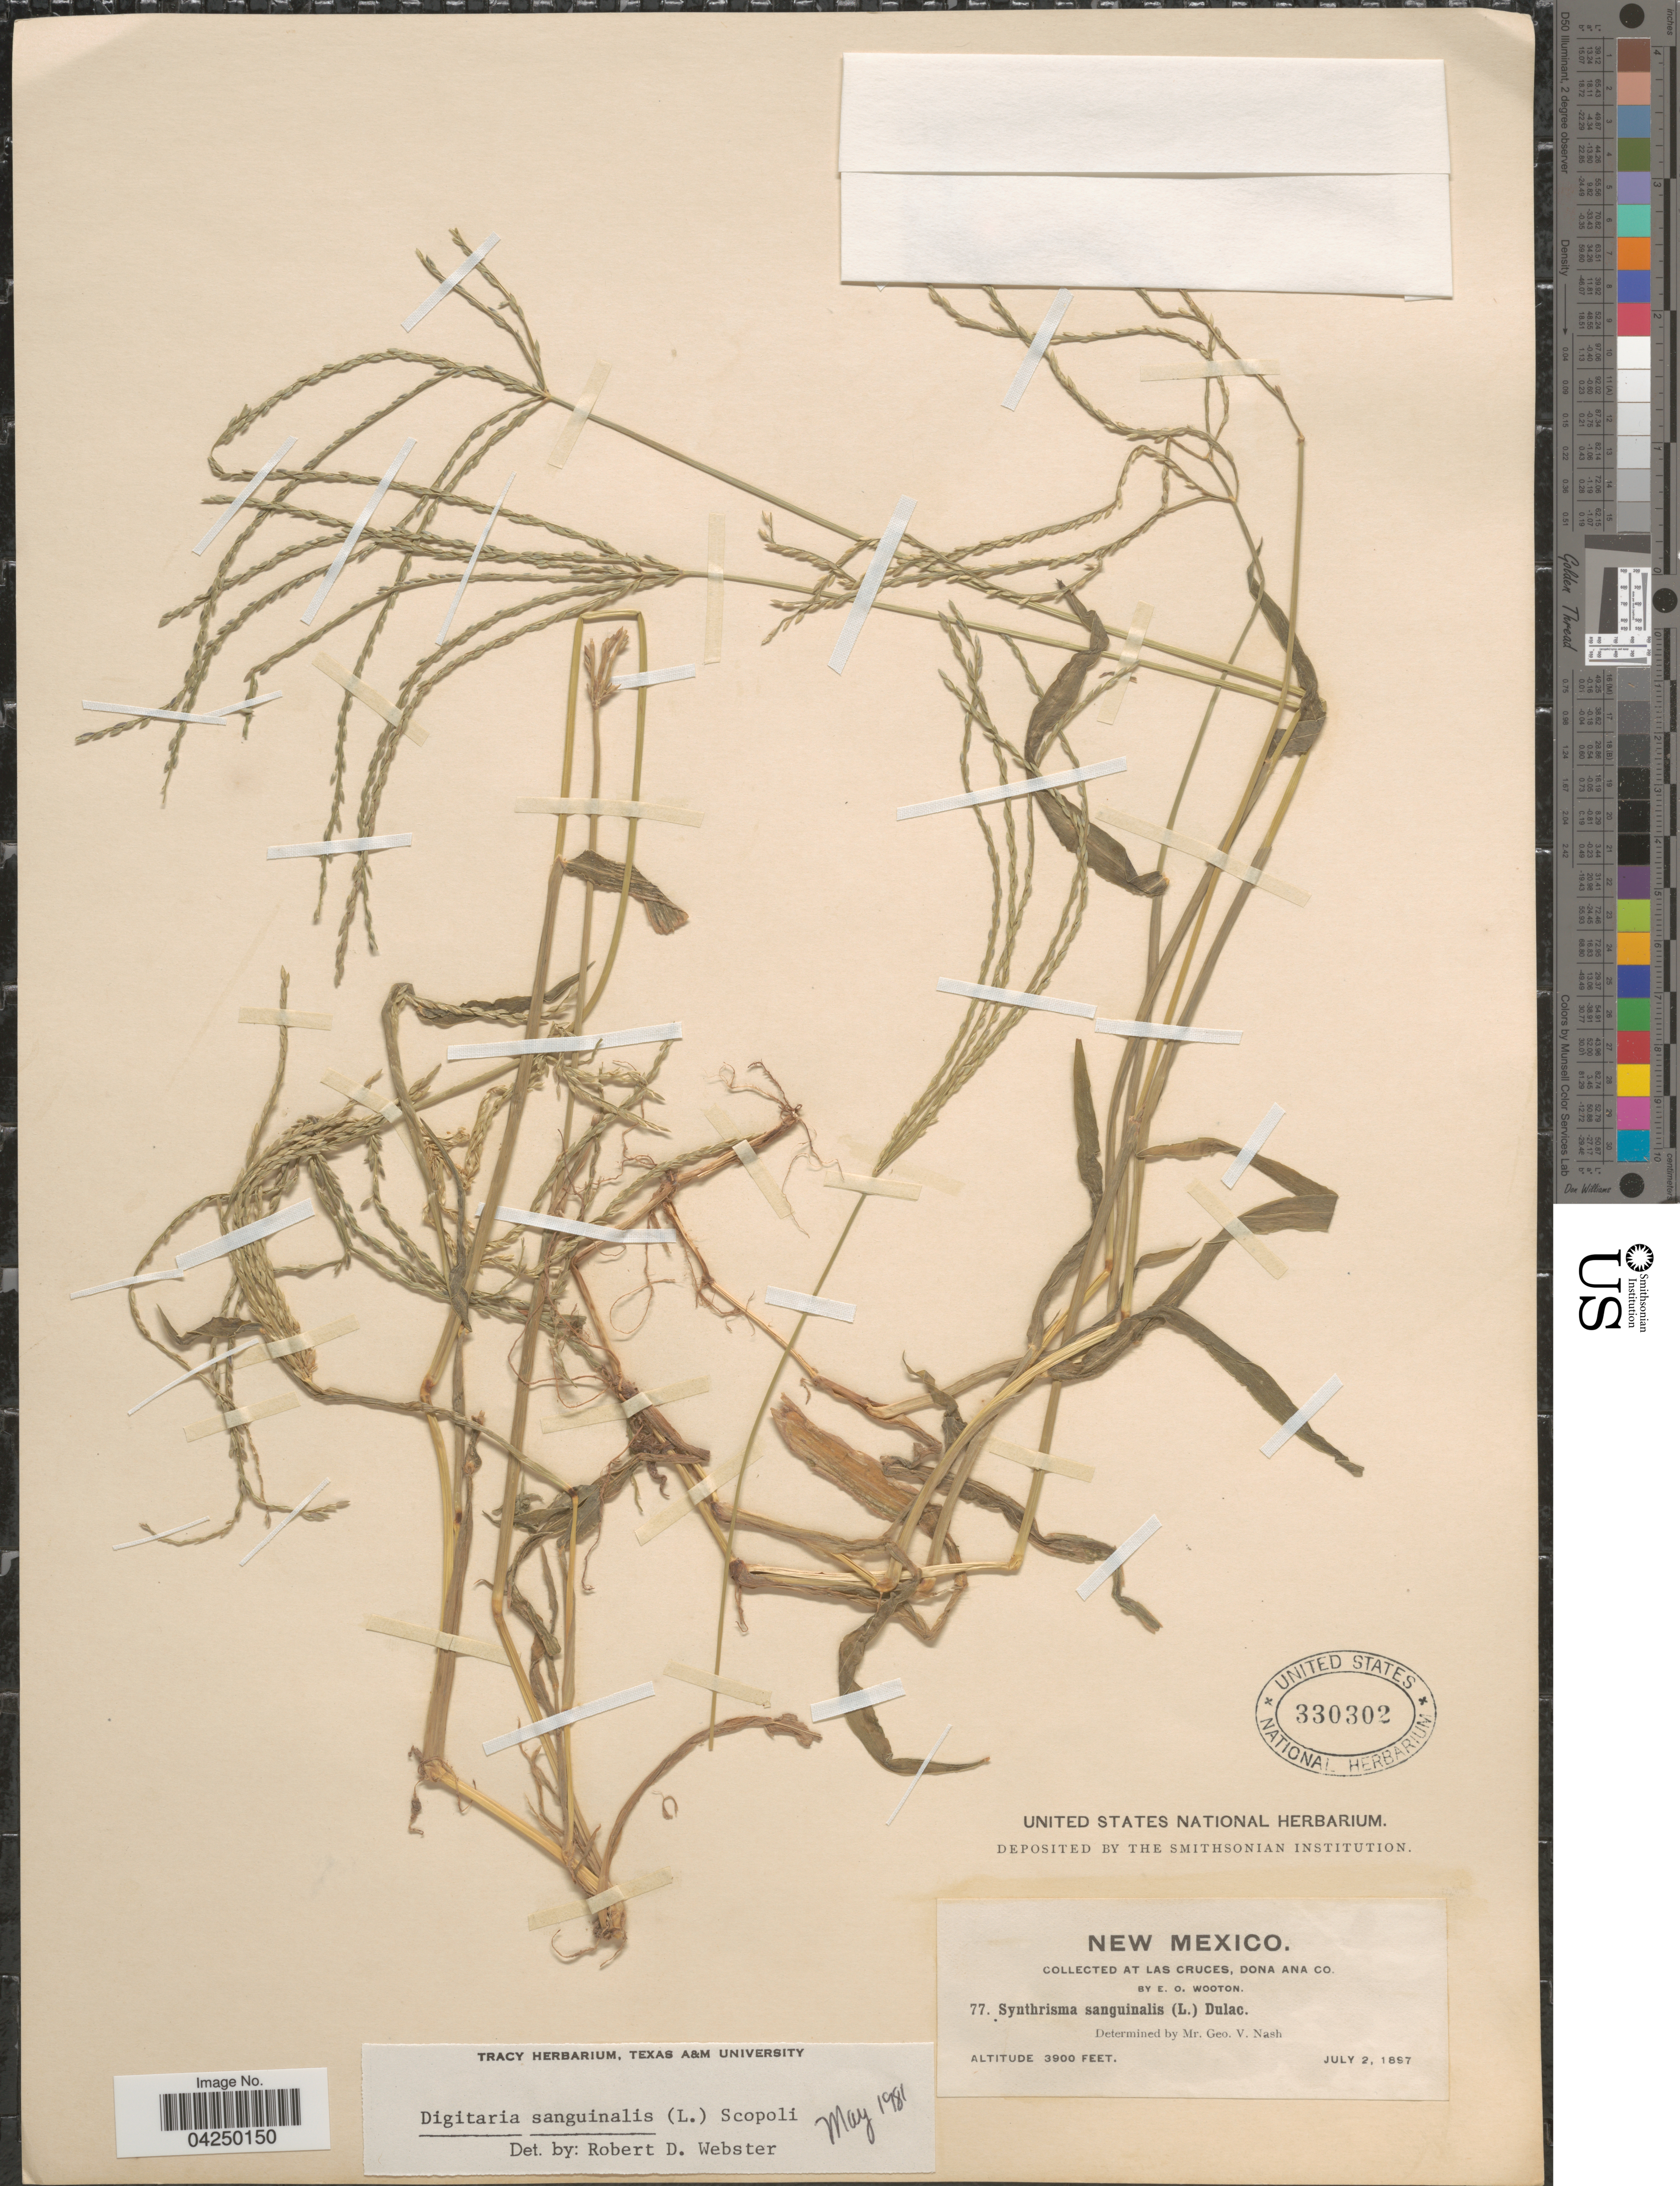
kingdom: Plantae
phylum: Tracheophyta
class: Liliopsida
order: Poales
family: Poaceae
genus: Digitaria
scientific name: Digitaria sanguinalis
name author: (L.) Scop.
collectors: E. O. Wooton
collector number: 77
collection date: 1897-07-02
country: United States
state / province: New Mexico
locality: At Las Cruces, Dona Ana Co.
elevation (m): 1189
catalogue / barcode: US 330302